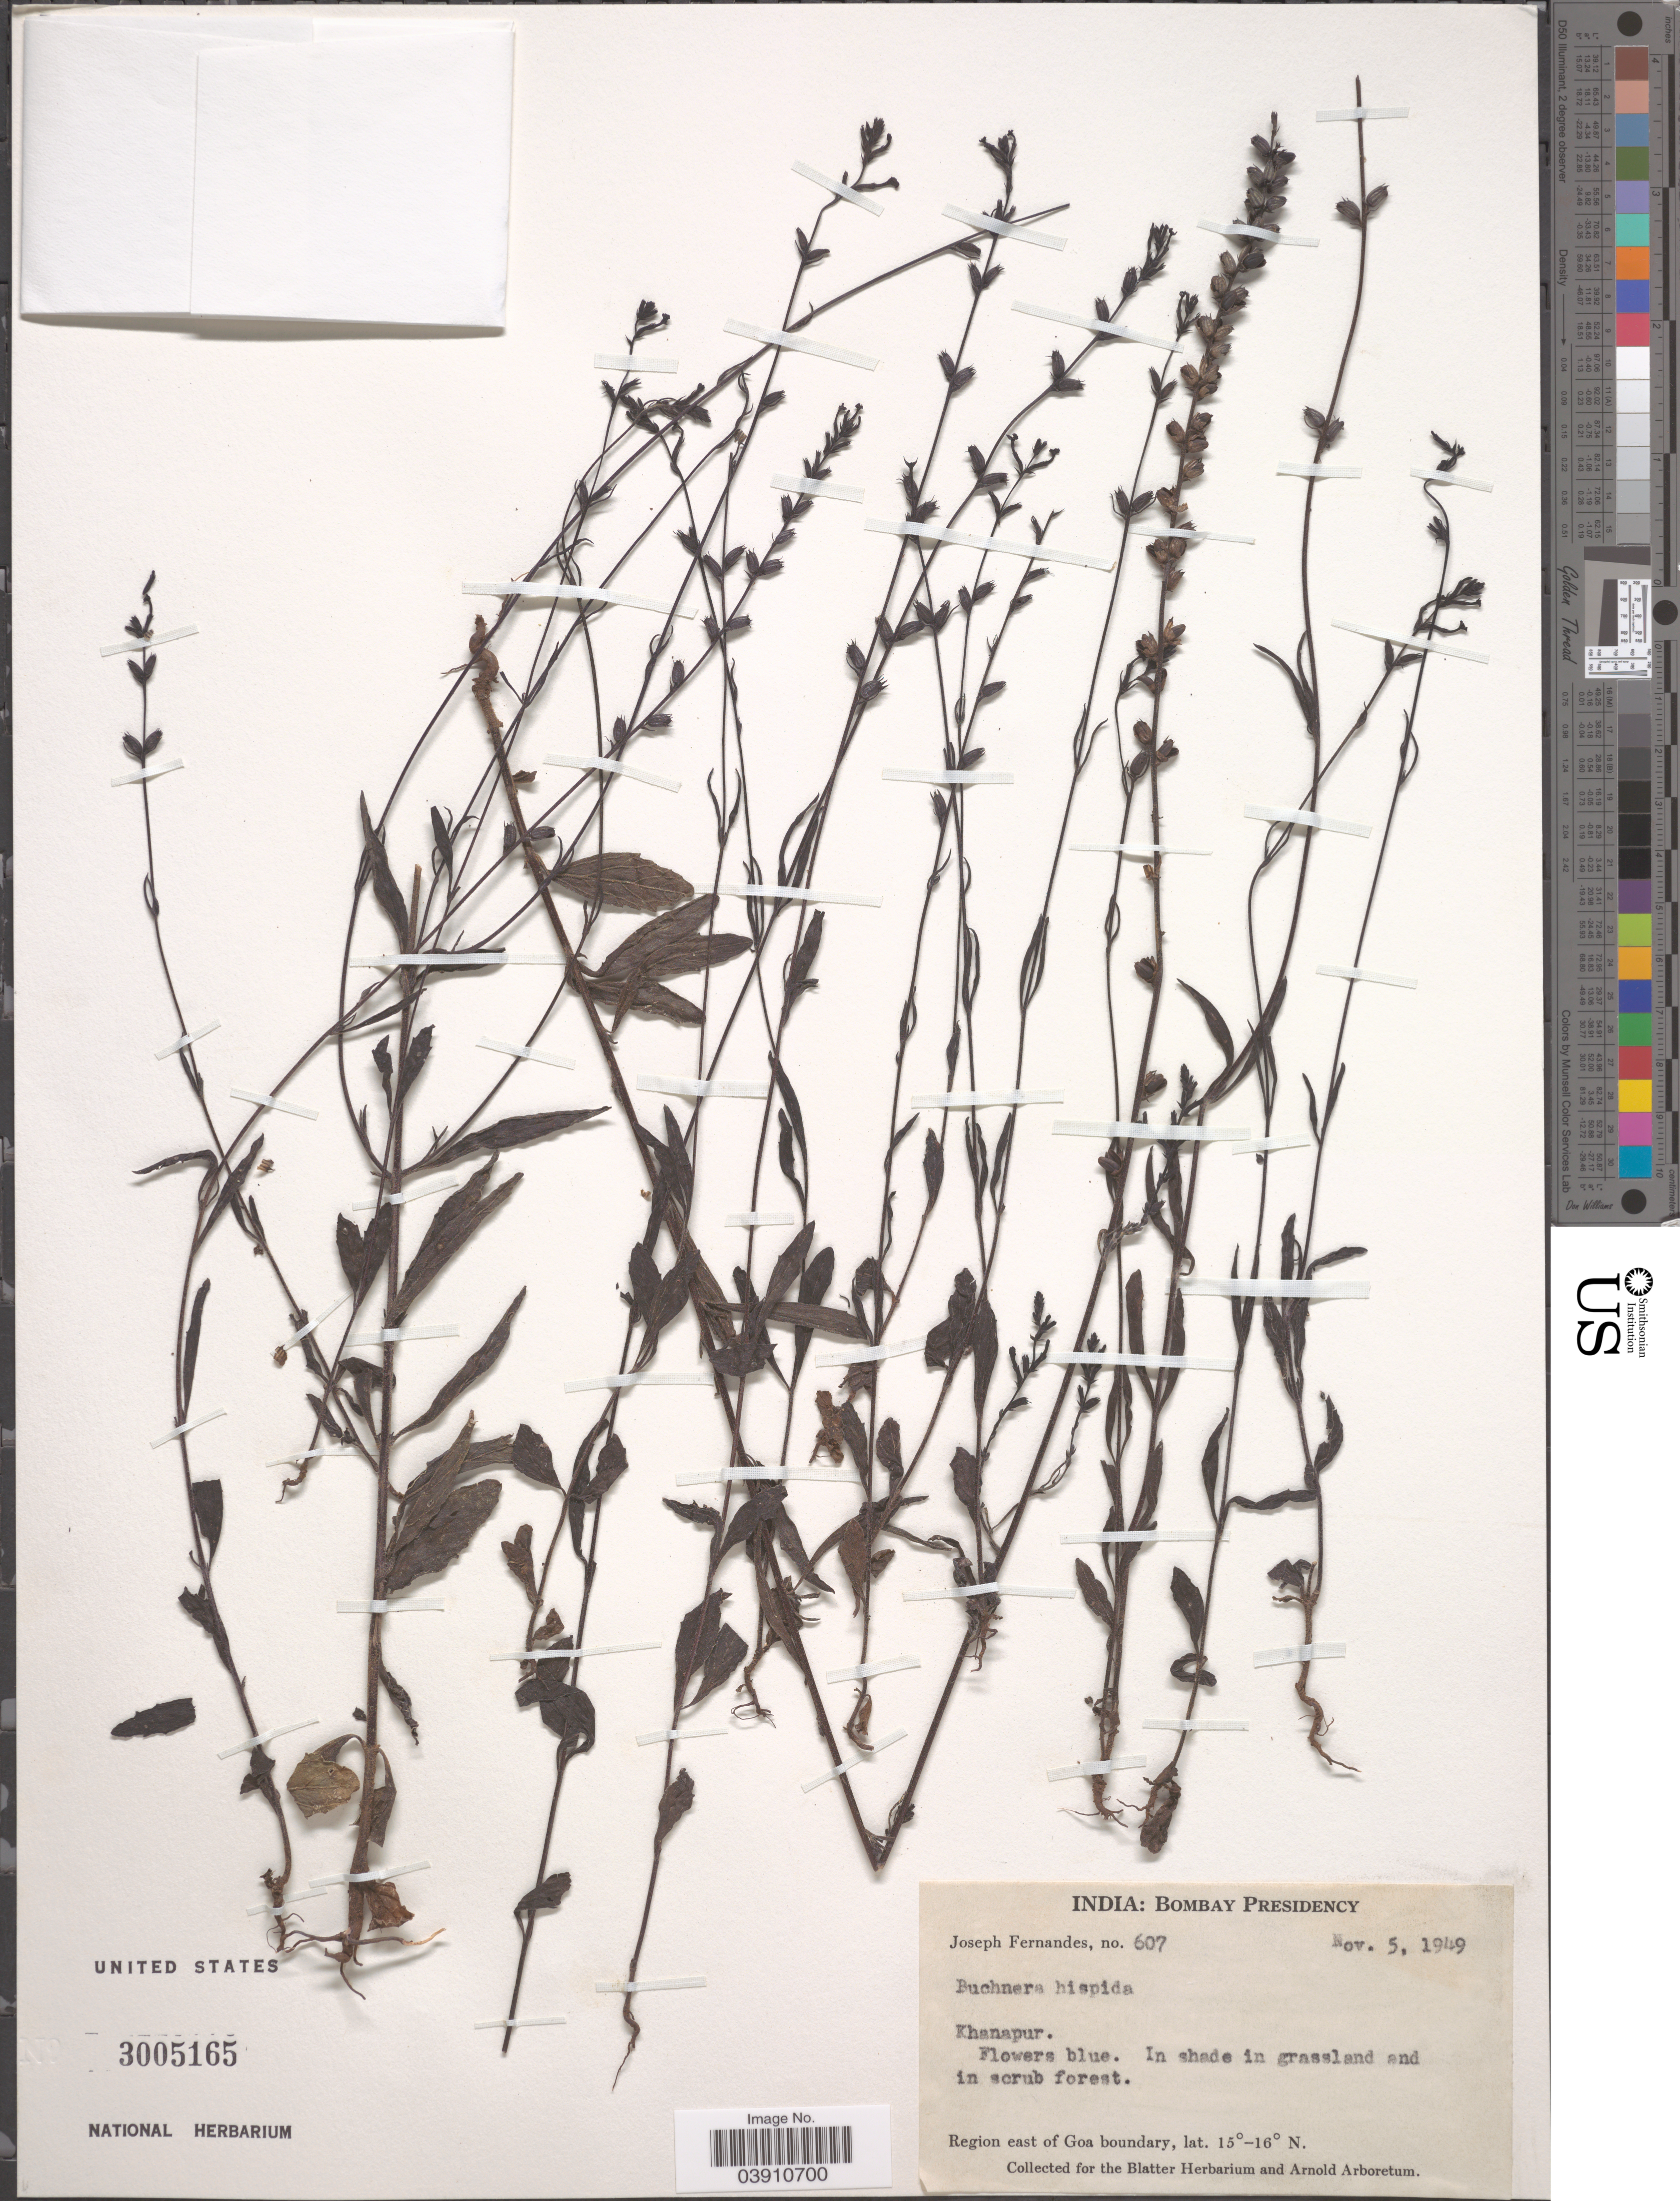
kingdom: Plantae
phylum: Tracheophyta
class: Magnoliopsida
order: Lamiales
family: Orobanchaceae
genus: Buchnera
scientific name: Buchnera hispida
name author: Buch.-Ham. ex D. Don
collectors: J. Fernandes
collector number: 607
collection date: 1949-11-05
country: India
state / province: Goa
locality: Bombay Presidency. Khanapur. Region east of Goa boundary.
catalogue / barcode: US 3005165